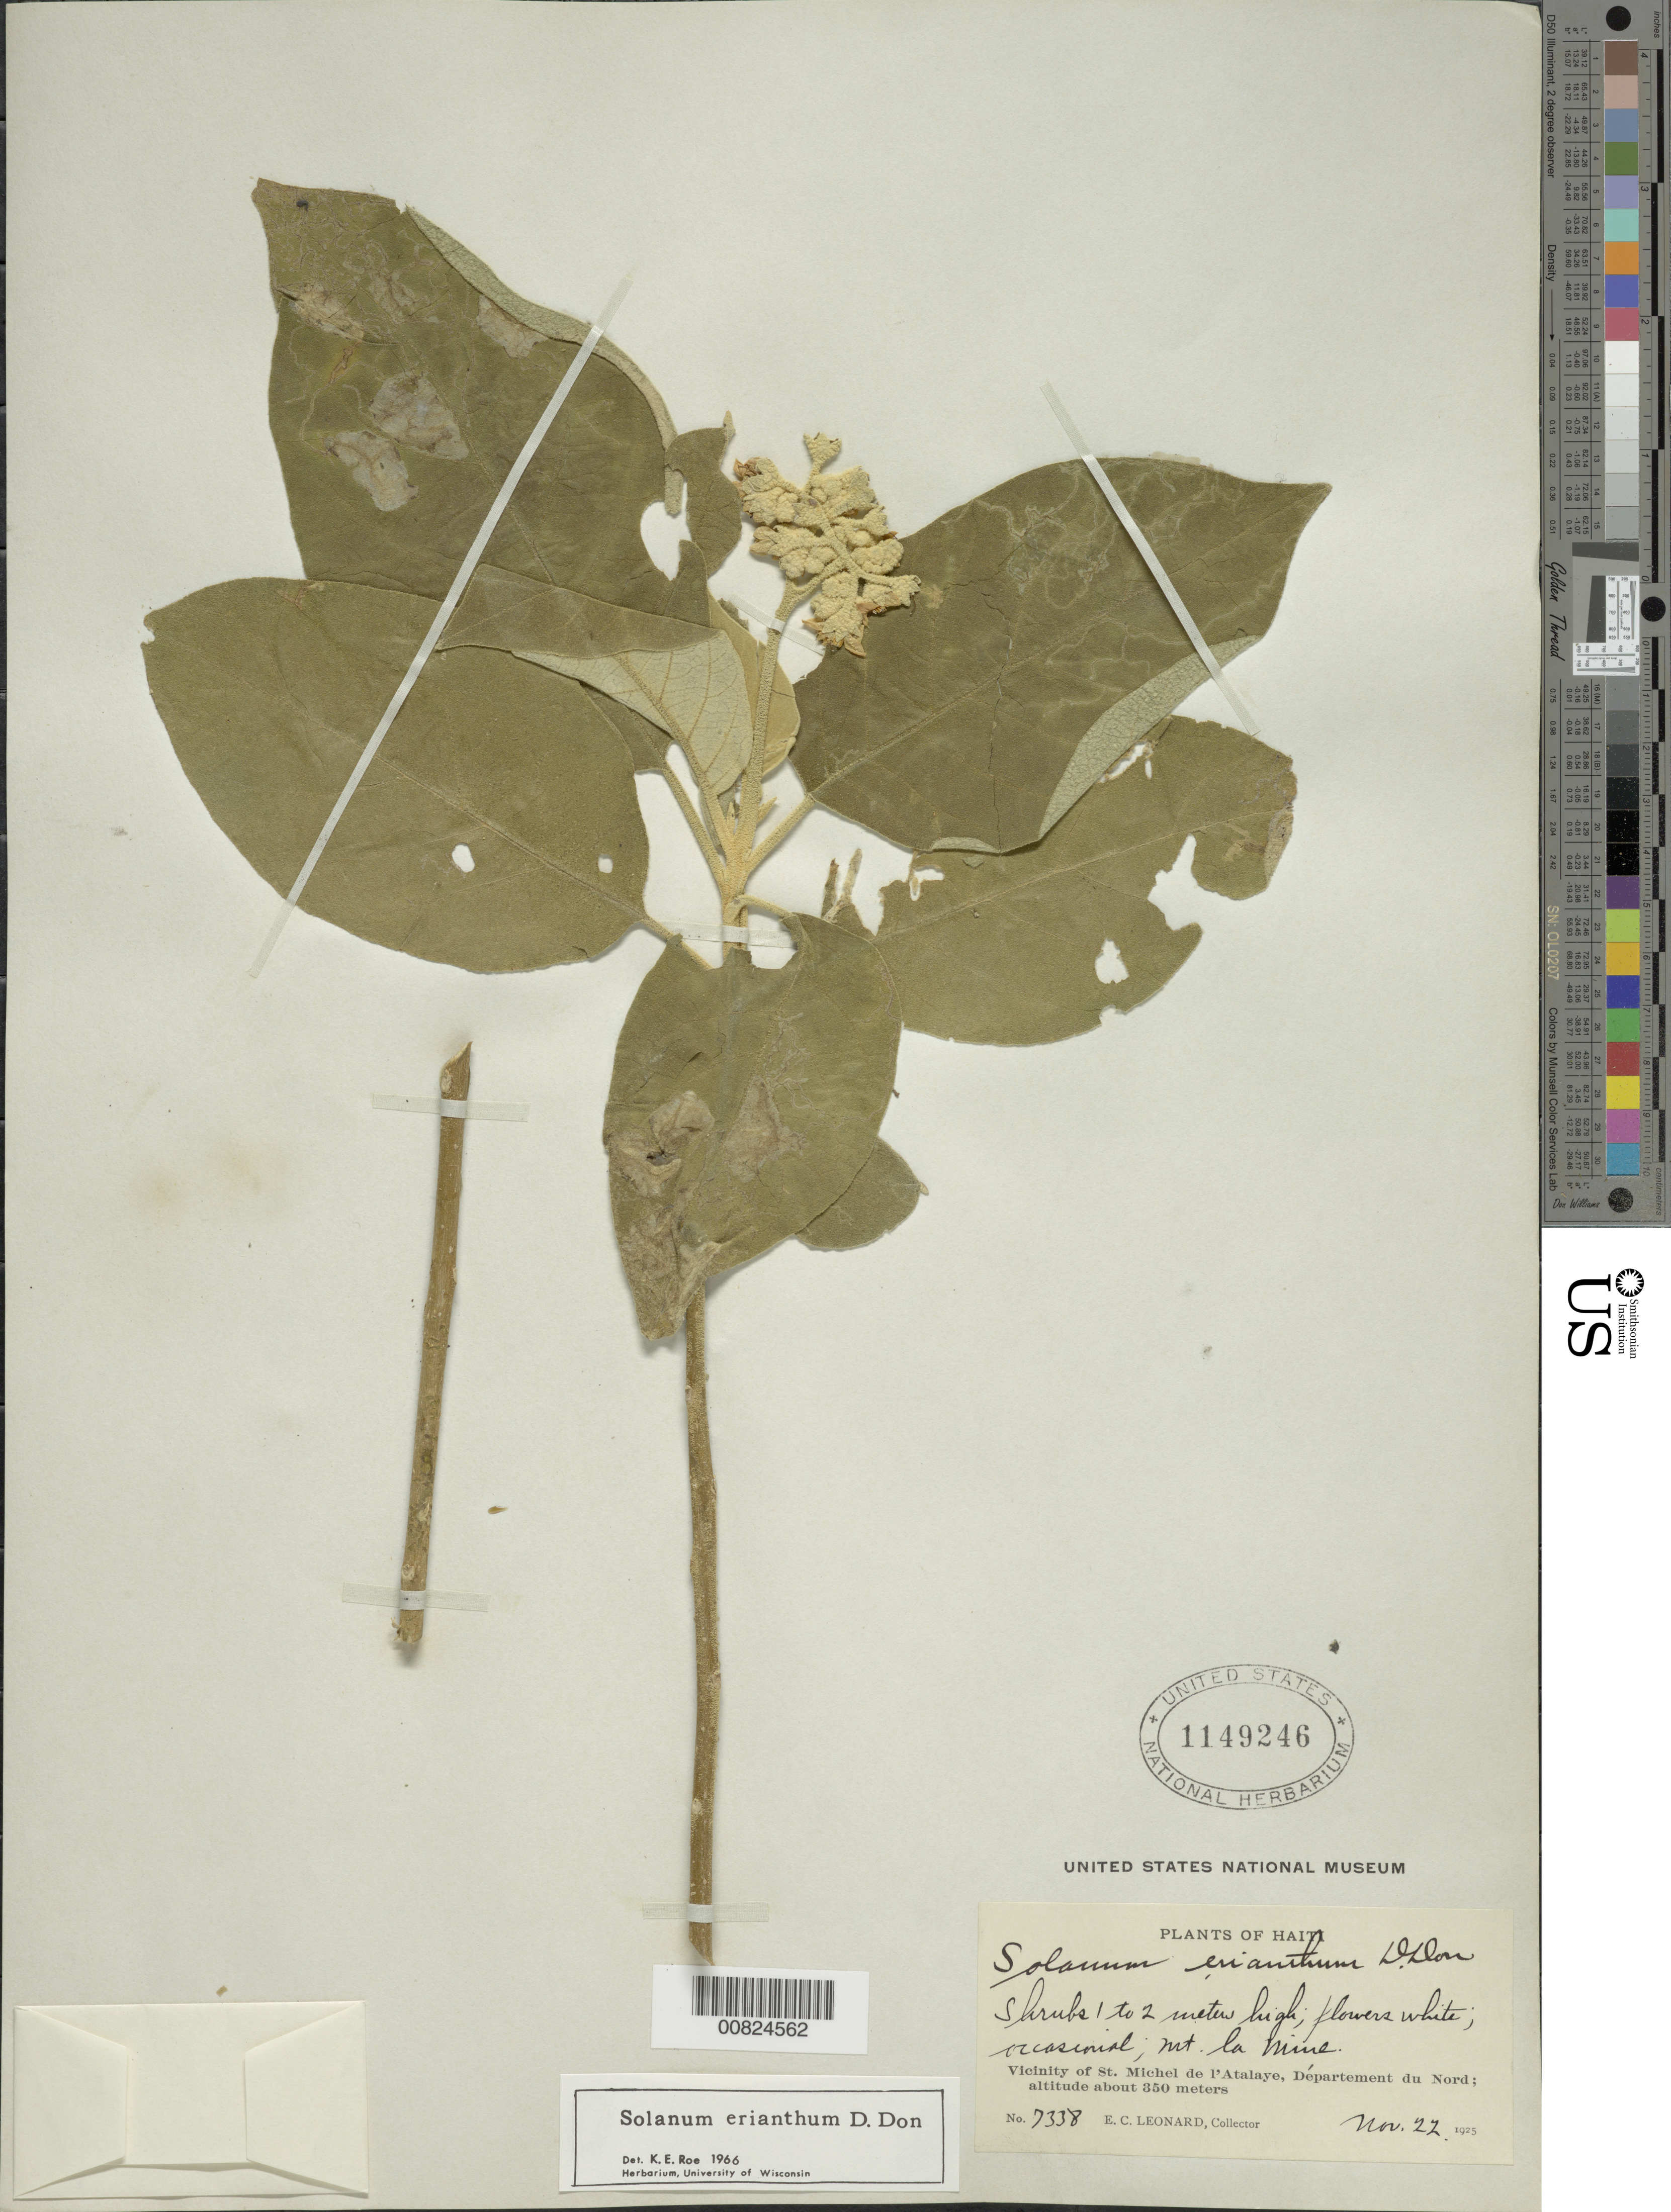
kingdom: Plantae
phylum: Tracheophyta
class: Magnoliopsida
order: Solanales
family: Solanaceae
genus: Solanum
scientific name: Solanum erianthum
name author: D. Don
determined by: Roe, K. E.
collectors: E. C. Leonard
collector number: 7338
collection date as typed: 22 Nov 1925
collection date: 1925-11-22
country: Haiti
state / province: Artibonite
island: Hispaniola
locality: Vicinity of St. Michel de l'Atalaye, Mt. La Mine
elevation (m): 350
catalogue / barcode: US 1149246